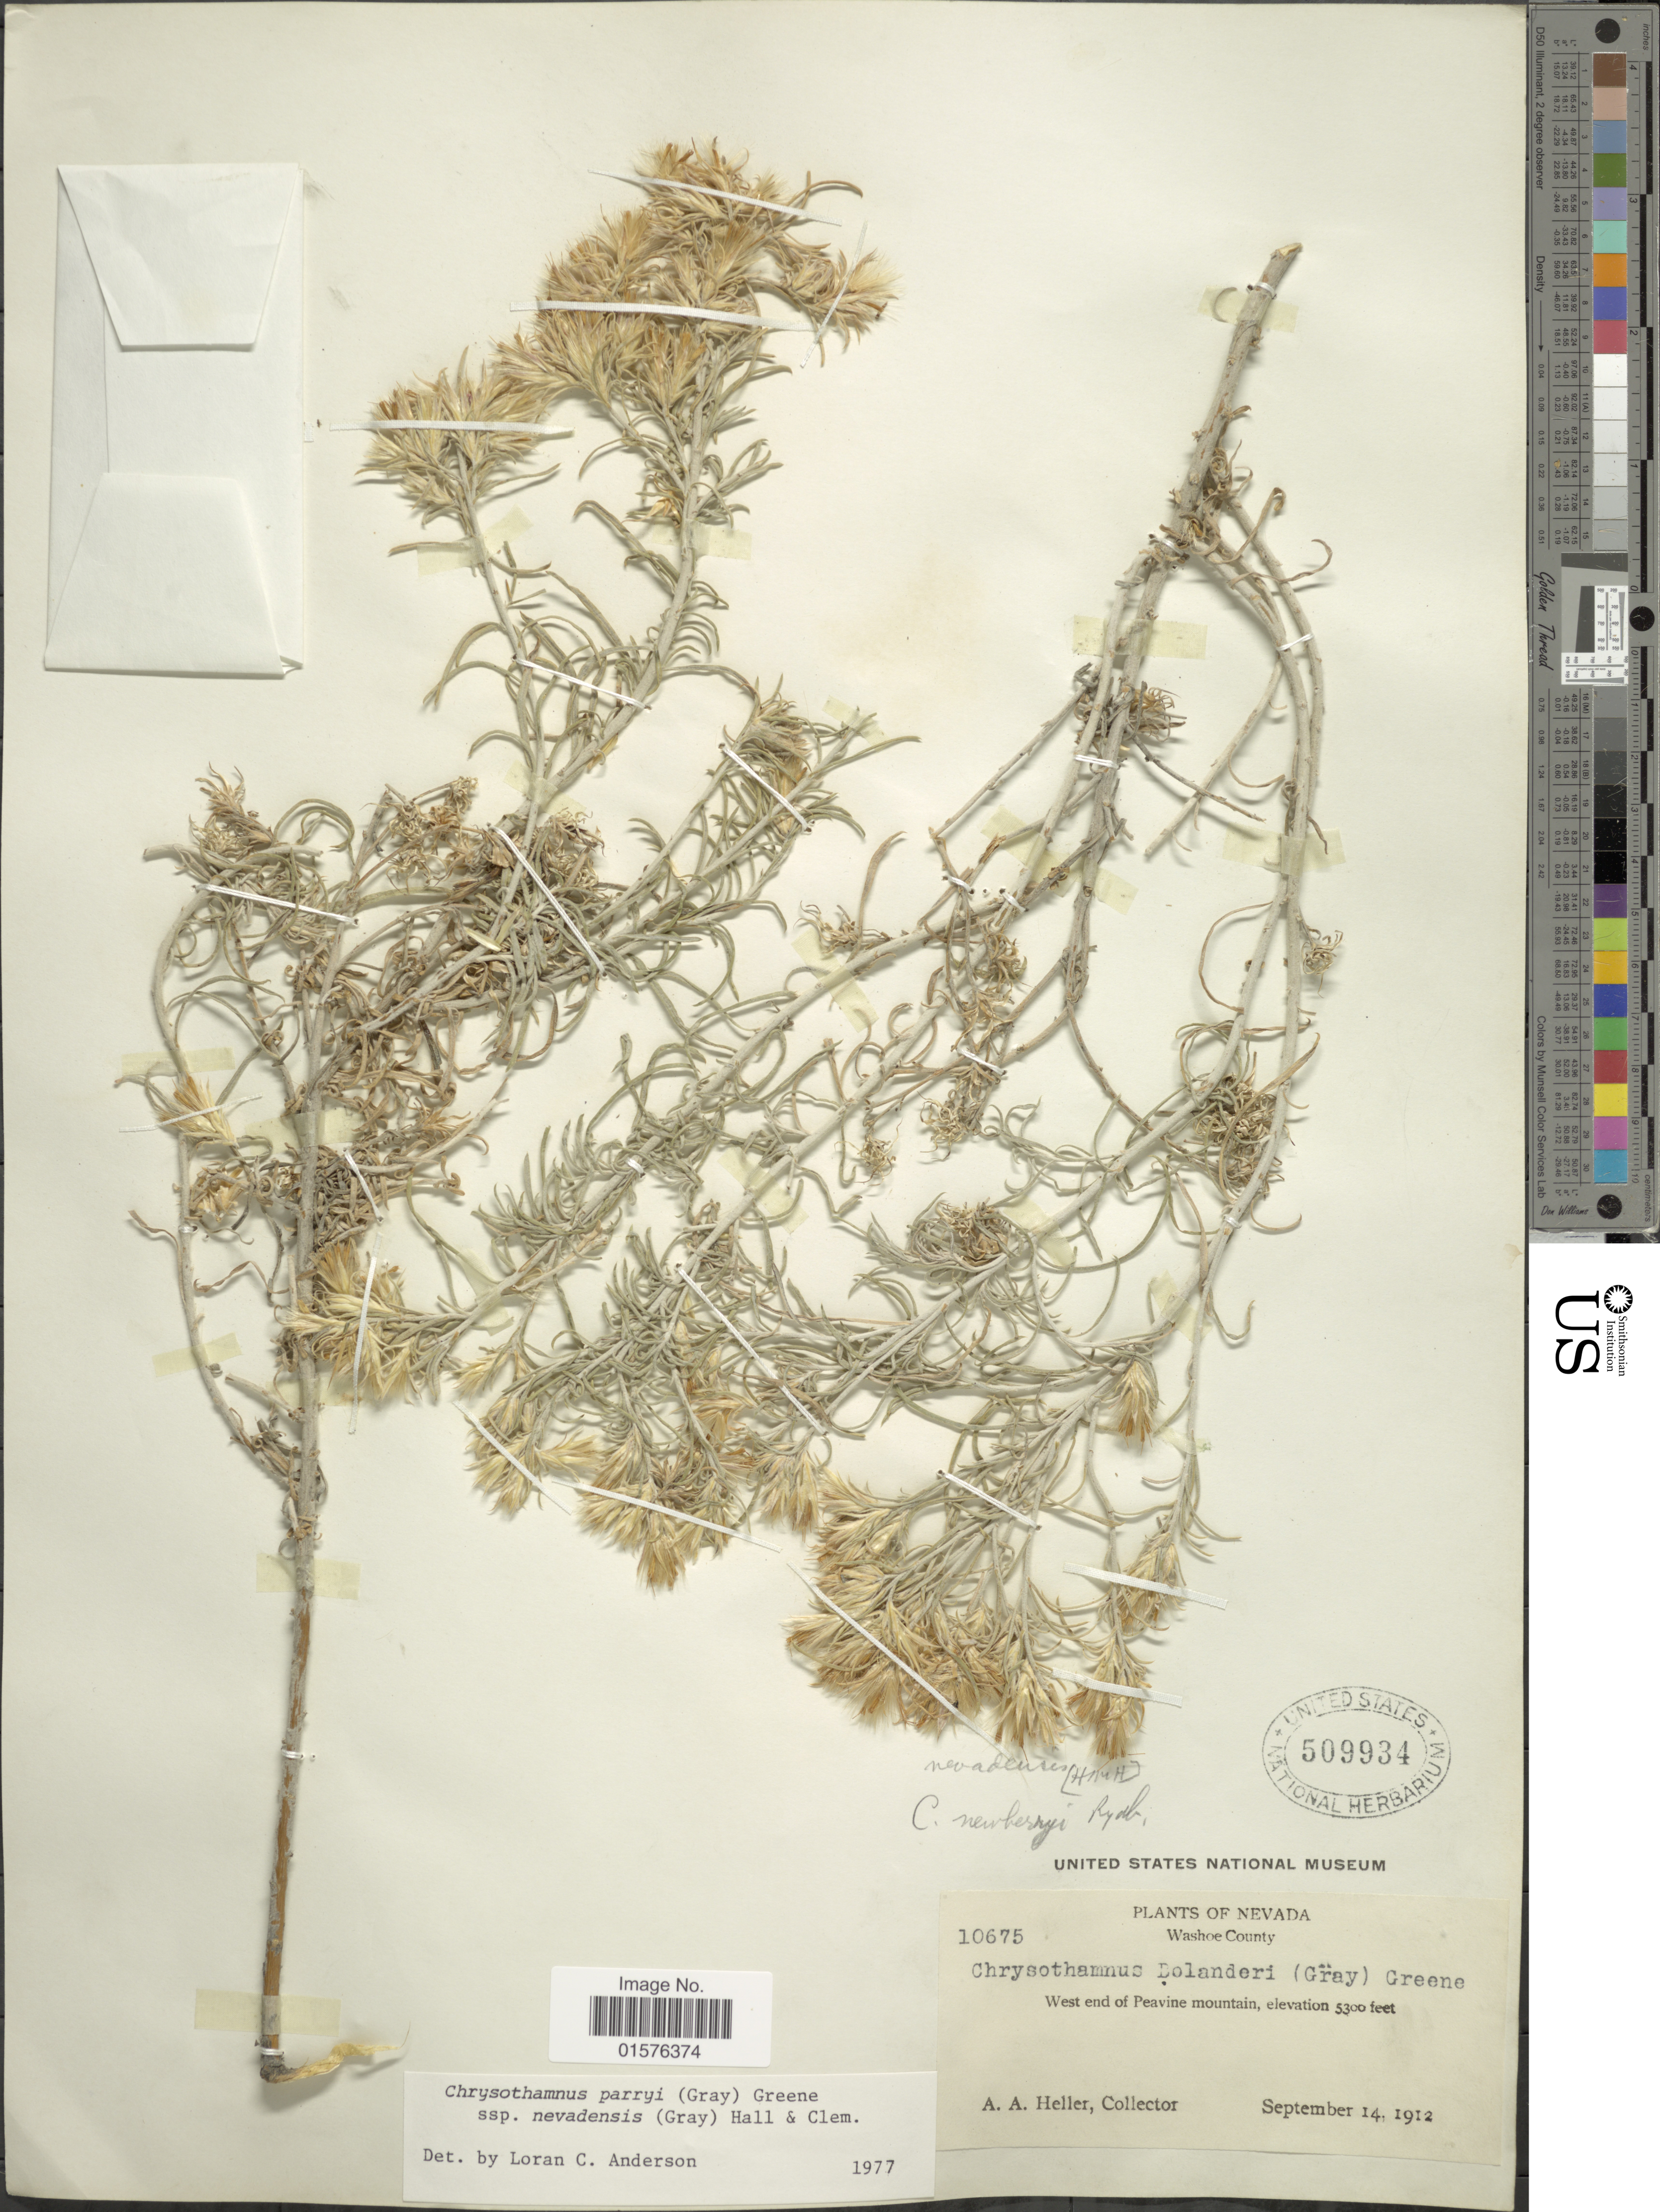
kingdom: Plantae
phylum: Tracheophyta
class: Magnoliopsida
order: Asterales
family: Asteraceae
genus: Ericameria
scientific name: Ericameria parryi var. nevadensis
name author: (A. Gray) G.L. Nesom & G.I. Baird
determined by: Urbatsch, Lowell E., Curator (LSU), Louisiana State University (UNITED STATES)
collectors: A. A. Heller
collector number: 10675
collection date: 1912-09-14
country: United States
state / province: Nevada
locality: Washoe County, west end of Peavine mountain.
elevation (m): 1615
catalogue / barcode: US 509934